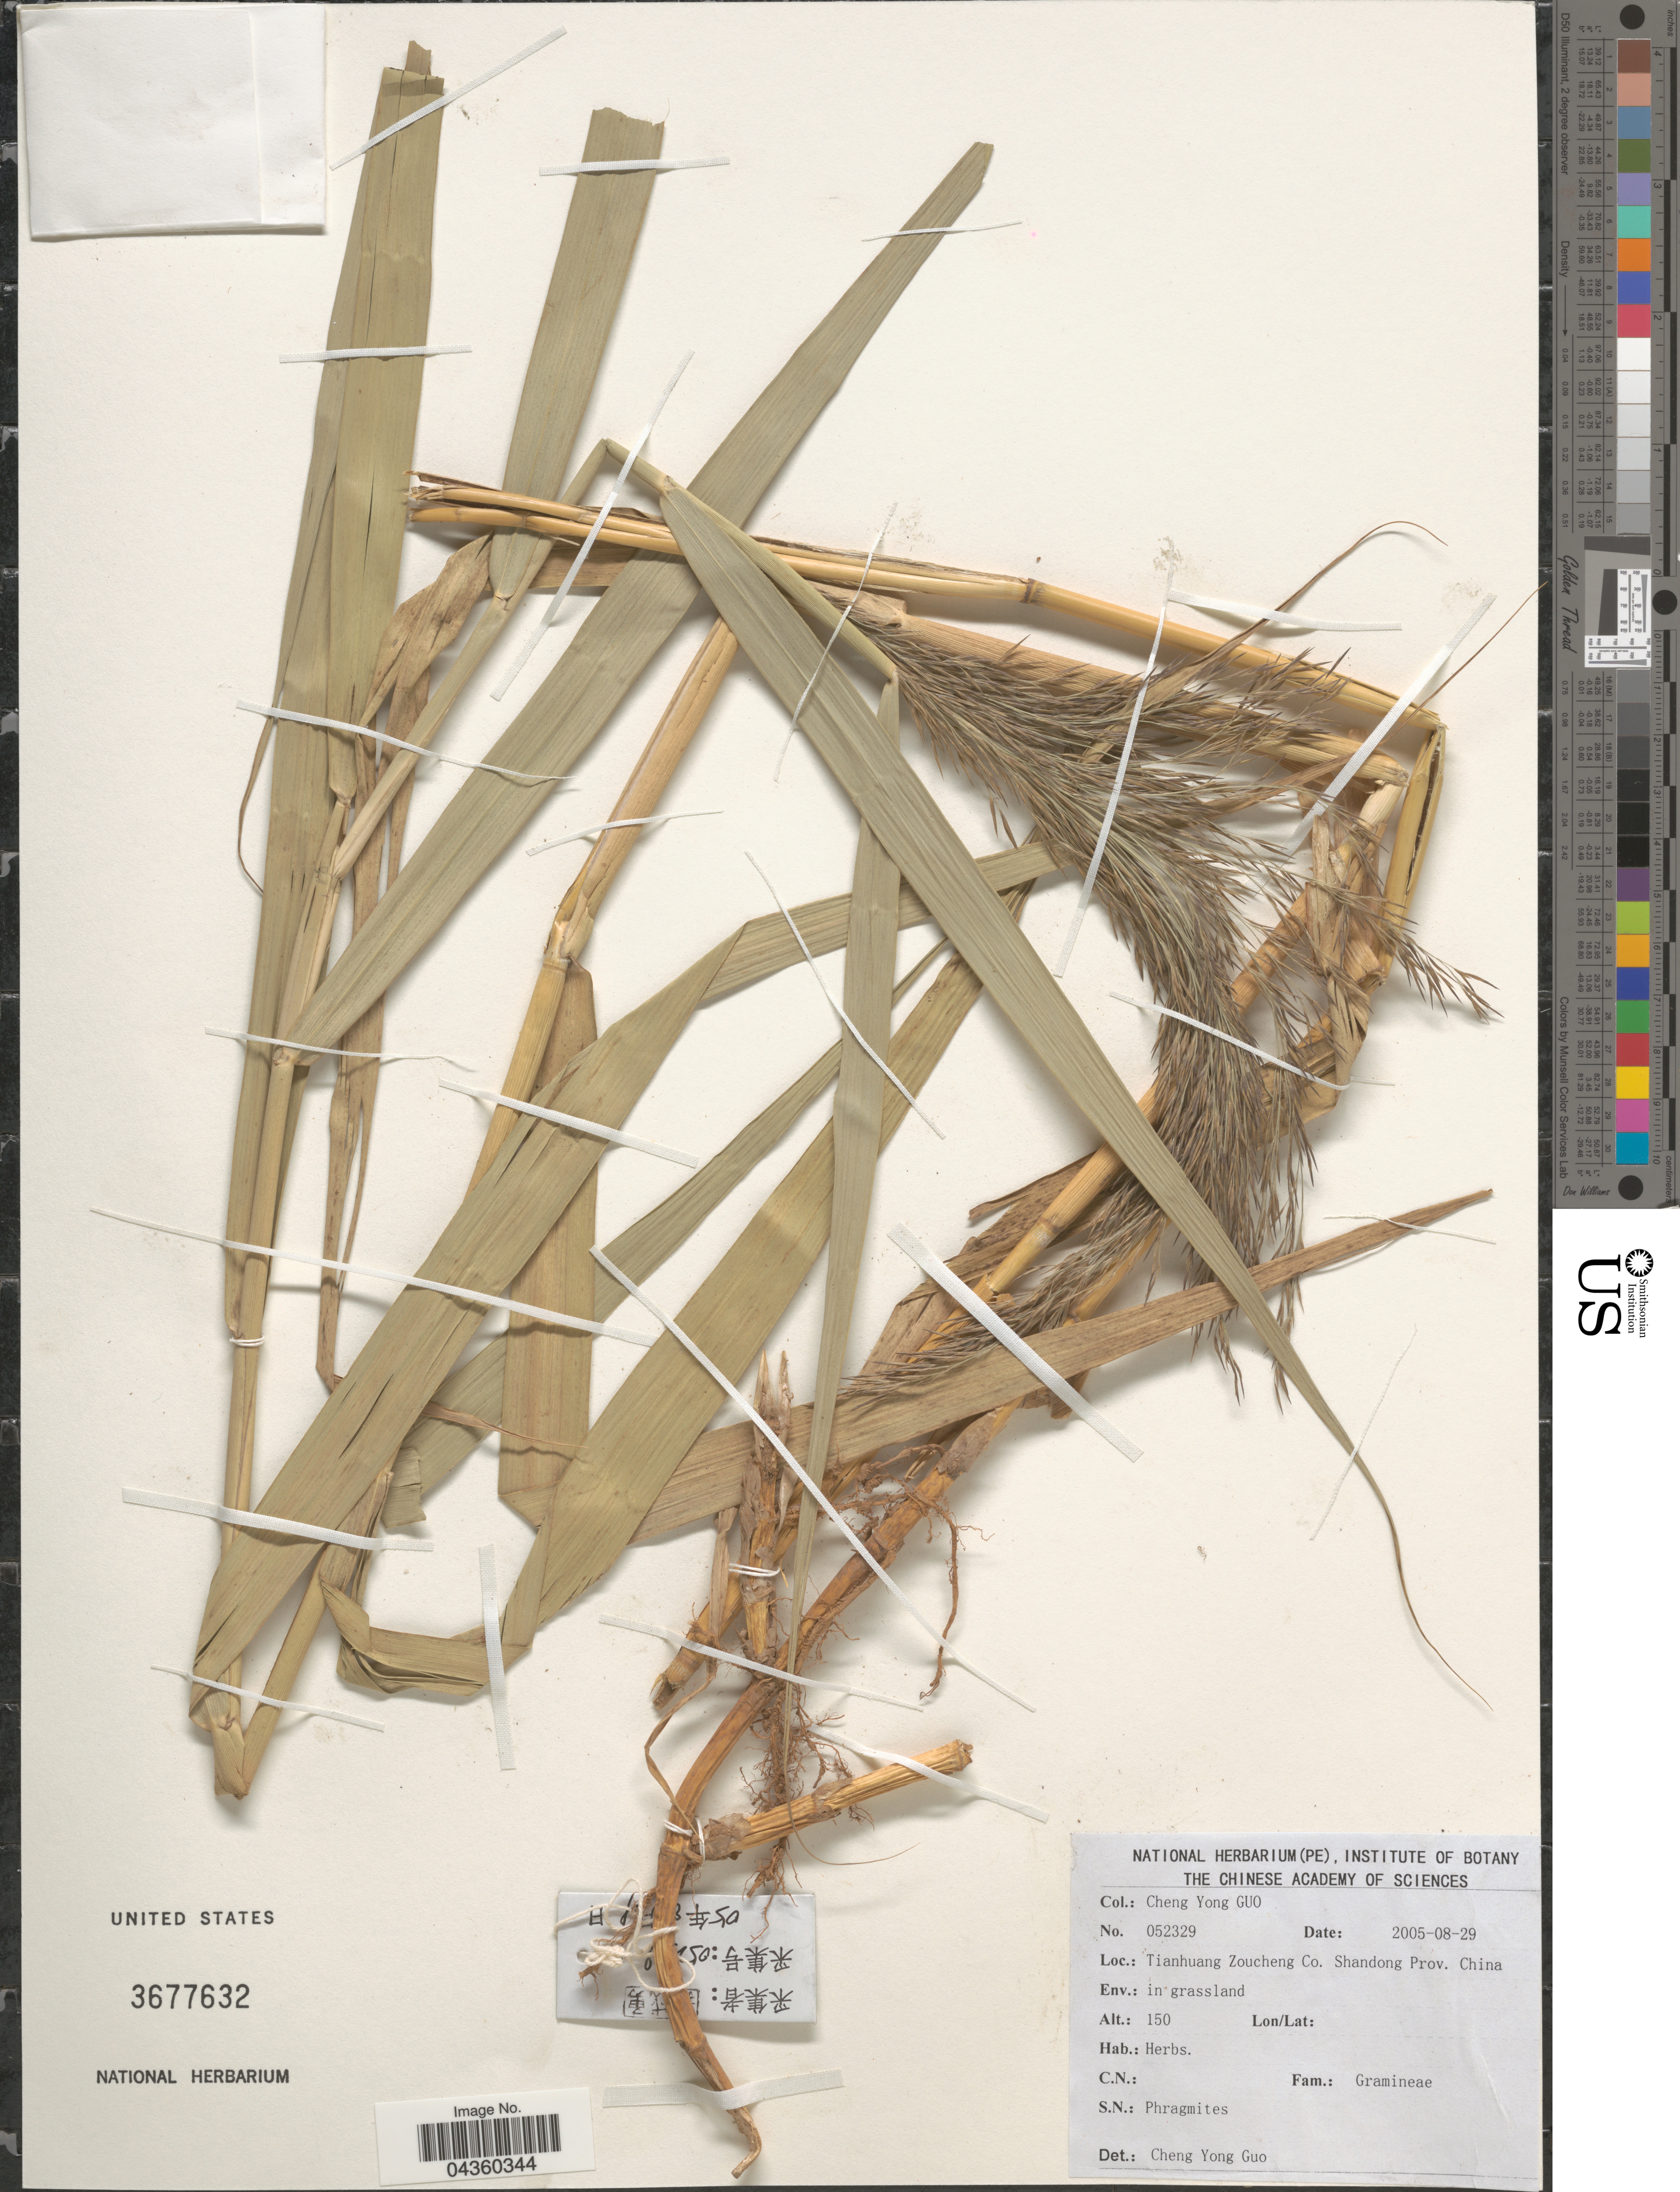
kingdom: Plantae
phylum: Tracheophyta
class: Liliopsida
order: Poales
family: Poaceae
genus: Phragmites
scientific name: Phragmites sp.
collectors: Guo Chengyong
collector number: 052329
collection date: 2005-08-29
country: China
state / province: Shandong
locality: Tianhuang Zoucheng Co. Shandong Prov.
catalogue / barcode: US 3677632